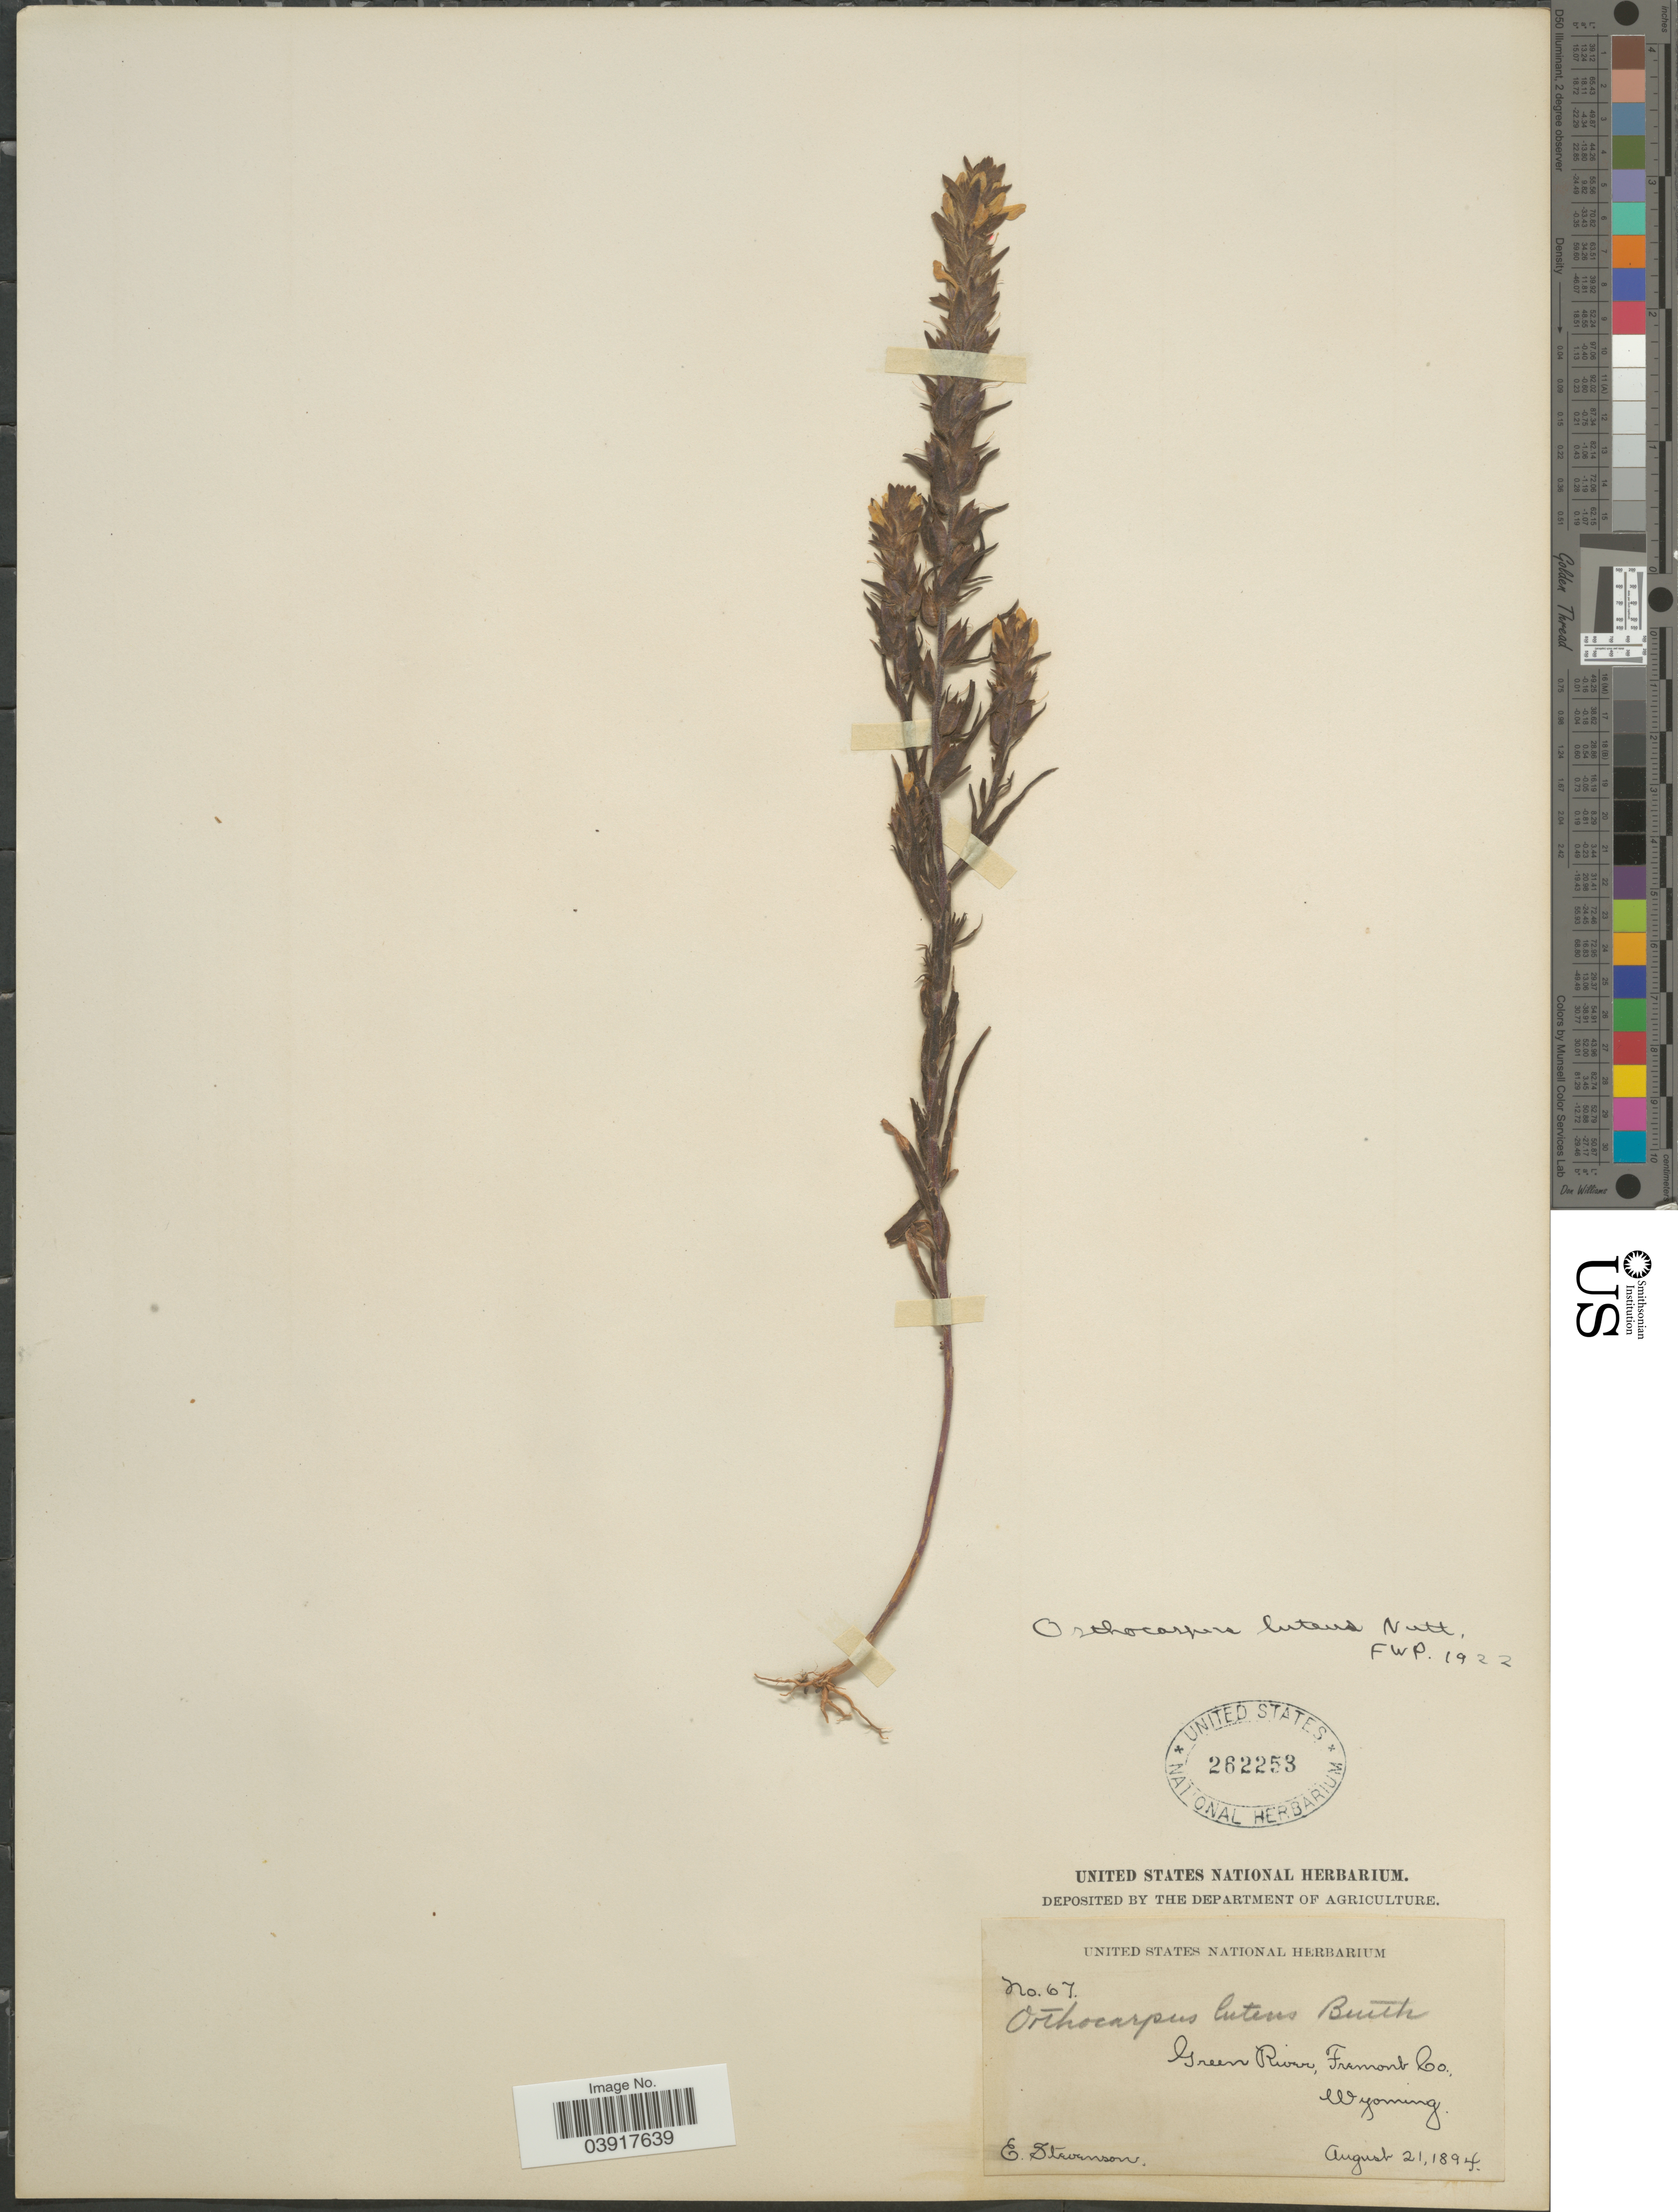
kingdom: Plantae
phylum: Tracheophyta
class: Magnoliopsida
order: Lamiales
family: Orobanchaceae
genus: Orthocarpus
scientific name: Orthocarpus luteus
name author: Nutt.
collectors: E. Stevenson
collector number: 67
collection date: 1894-08-21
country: United States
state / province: Wyoming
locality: Green River, Fremont Co.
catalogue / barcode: US 262253